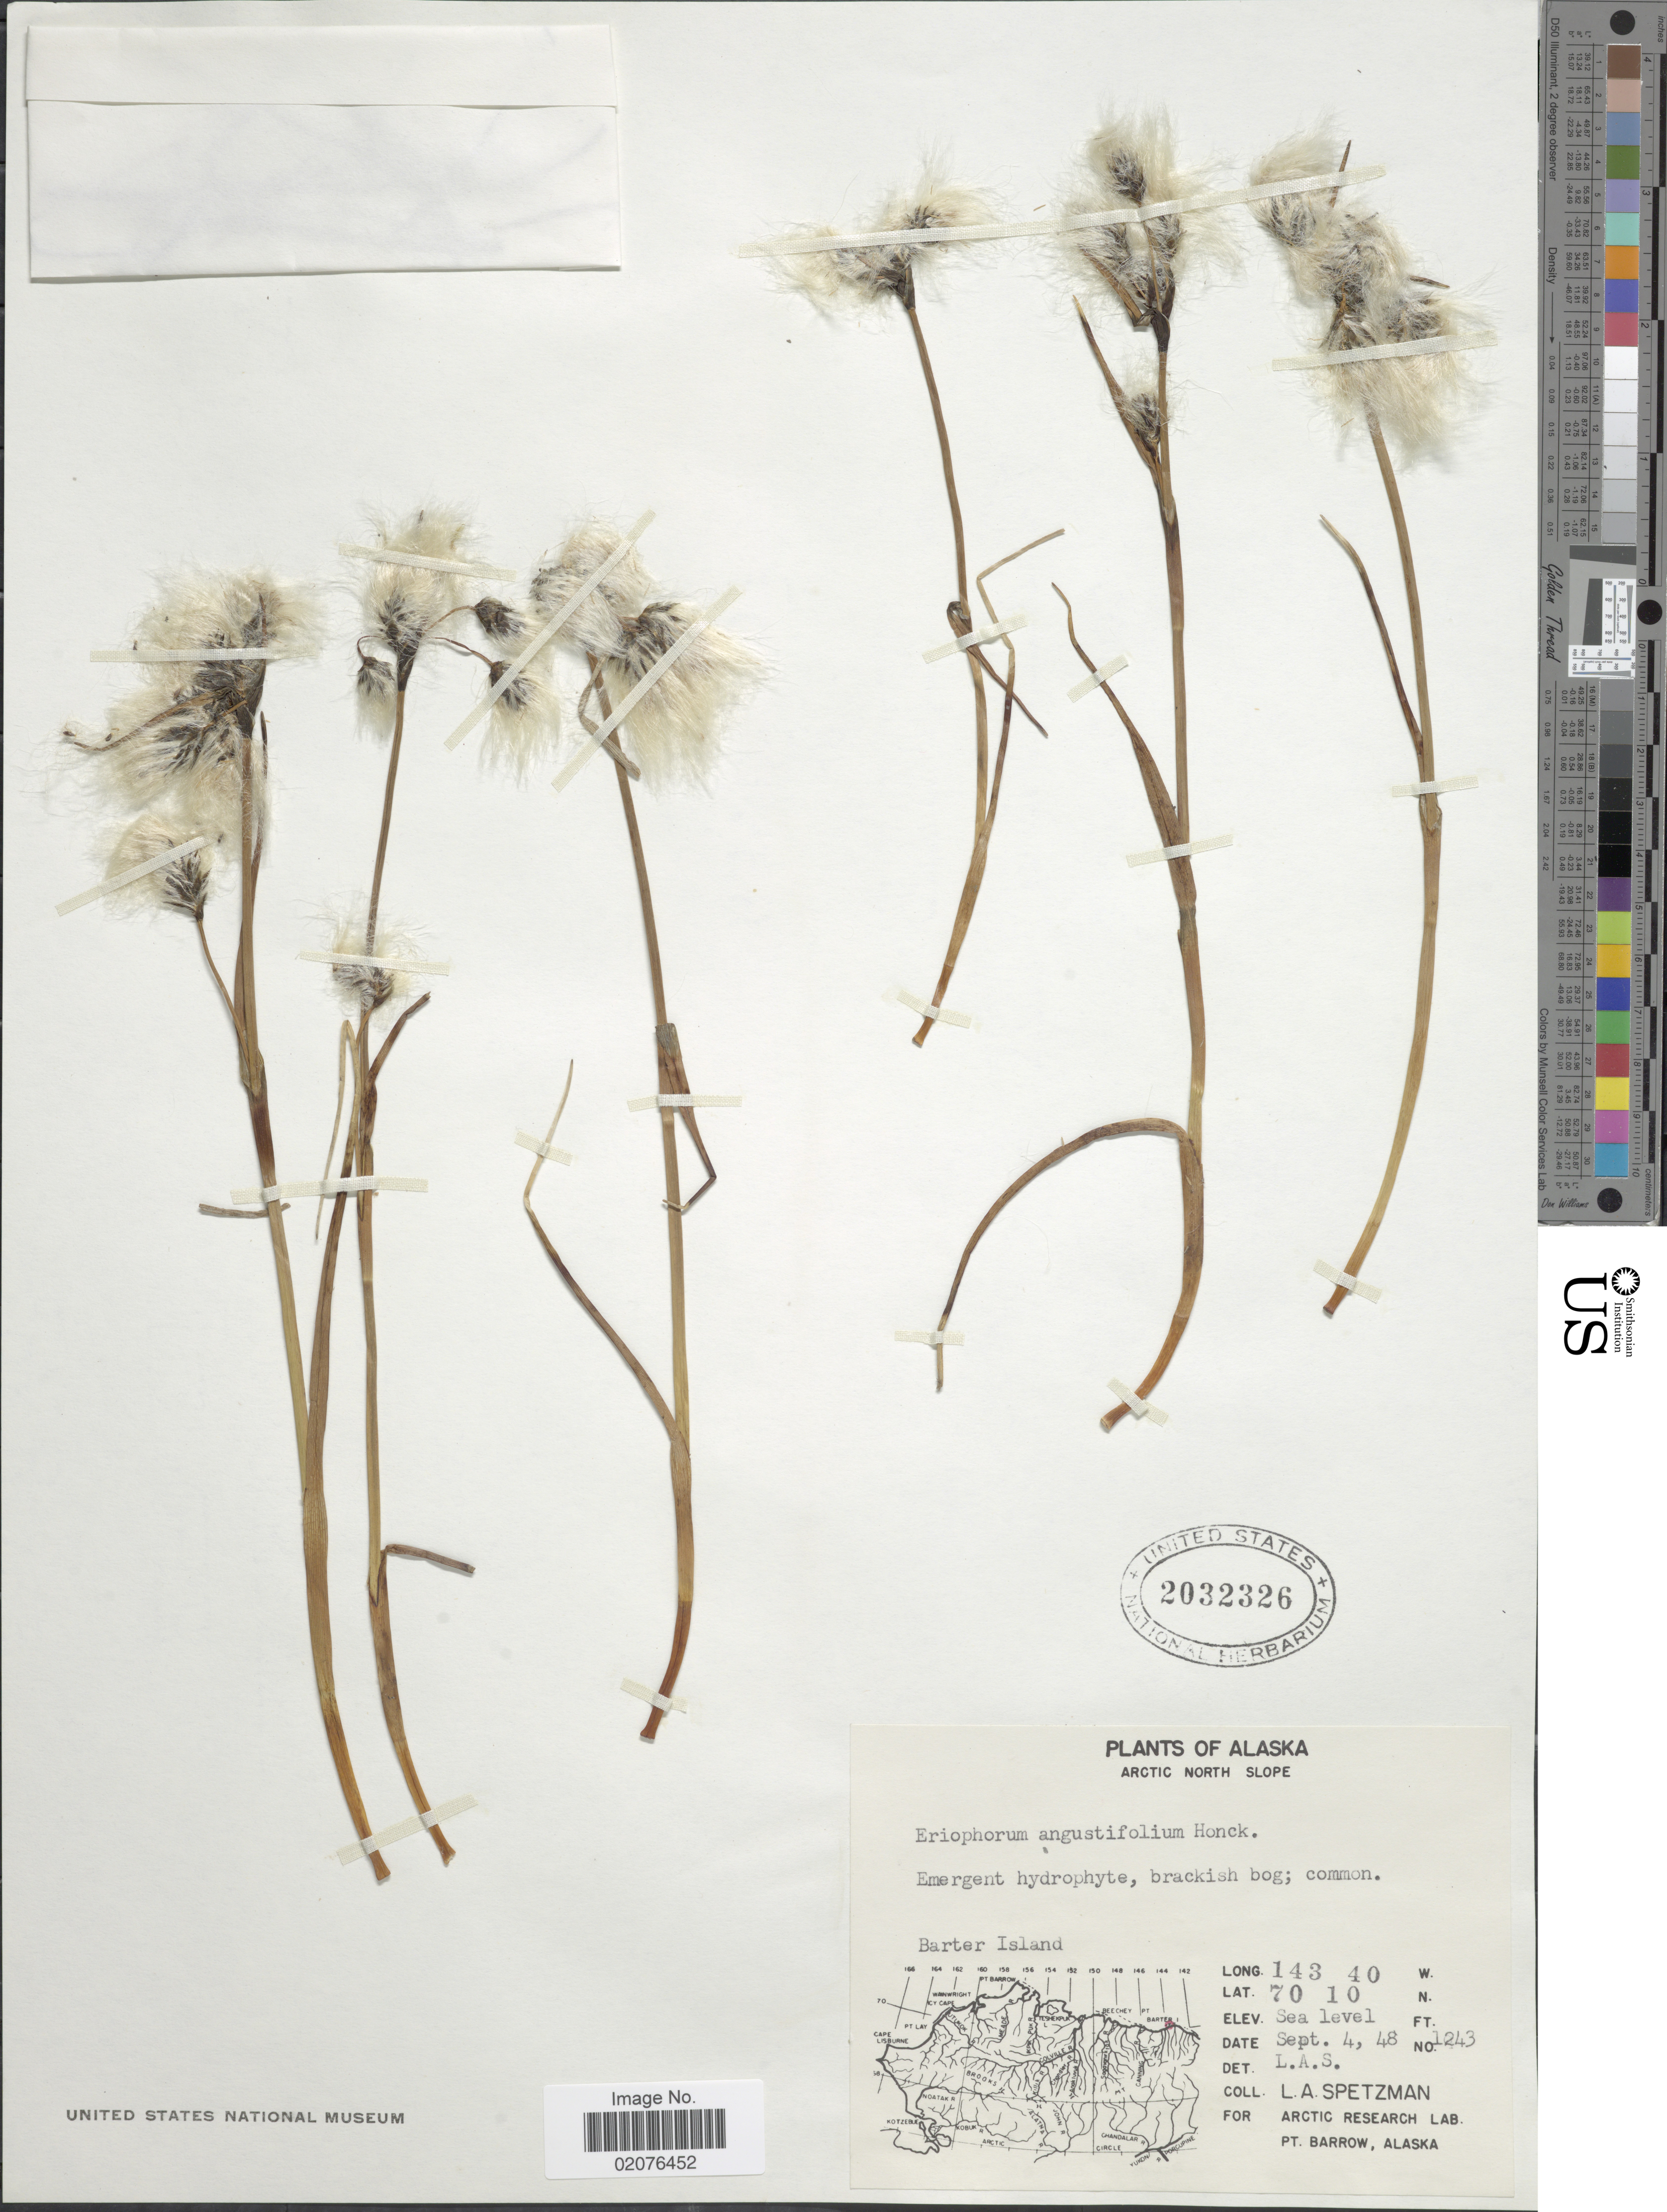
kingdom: Plantae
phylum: Tracheophyta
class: Liliopsida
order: Poales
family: Cyperaceae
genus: Eriophorum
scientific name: Eriophorum angustifolium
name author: Honck.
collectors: L. Spetzman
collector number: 1243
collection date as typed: Transcribed d/m/y: 4/9/48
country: United States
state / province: Alaska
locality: Arctic North Slope.. Barter Island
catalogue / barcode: US 2032326